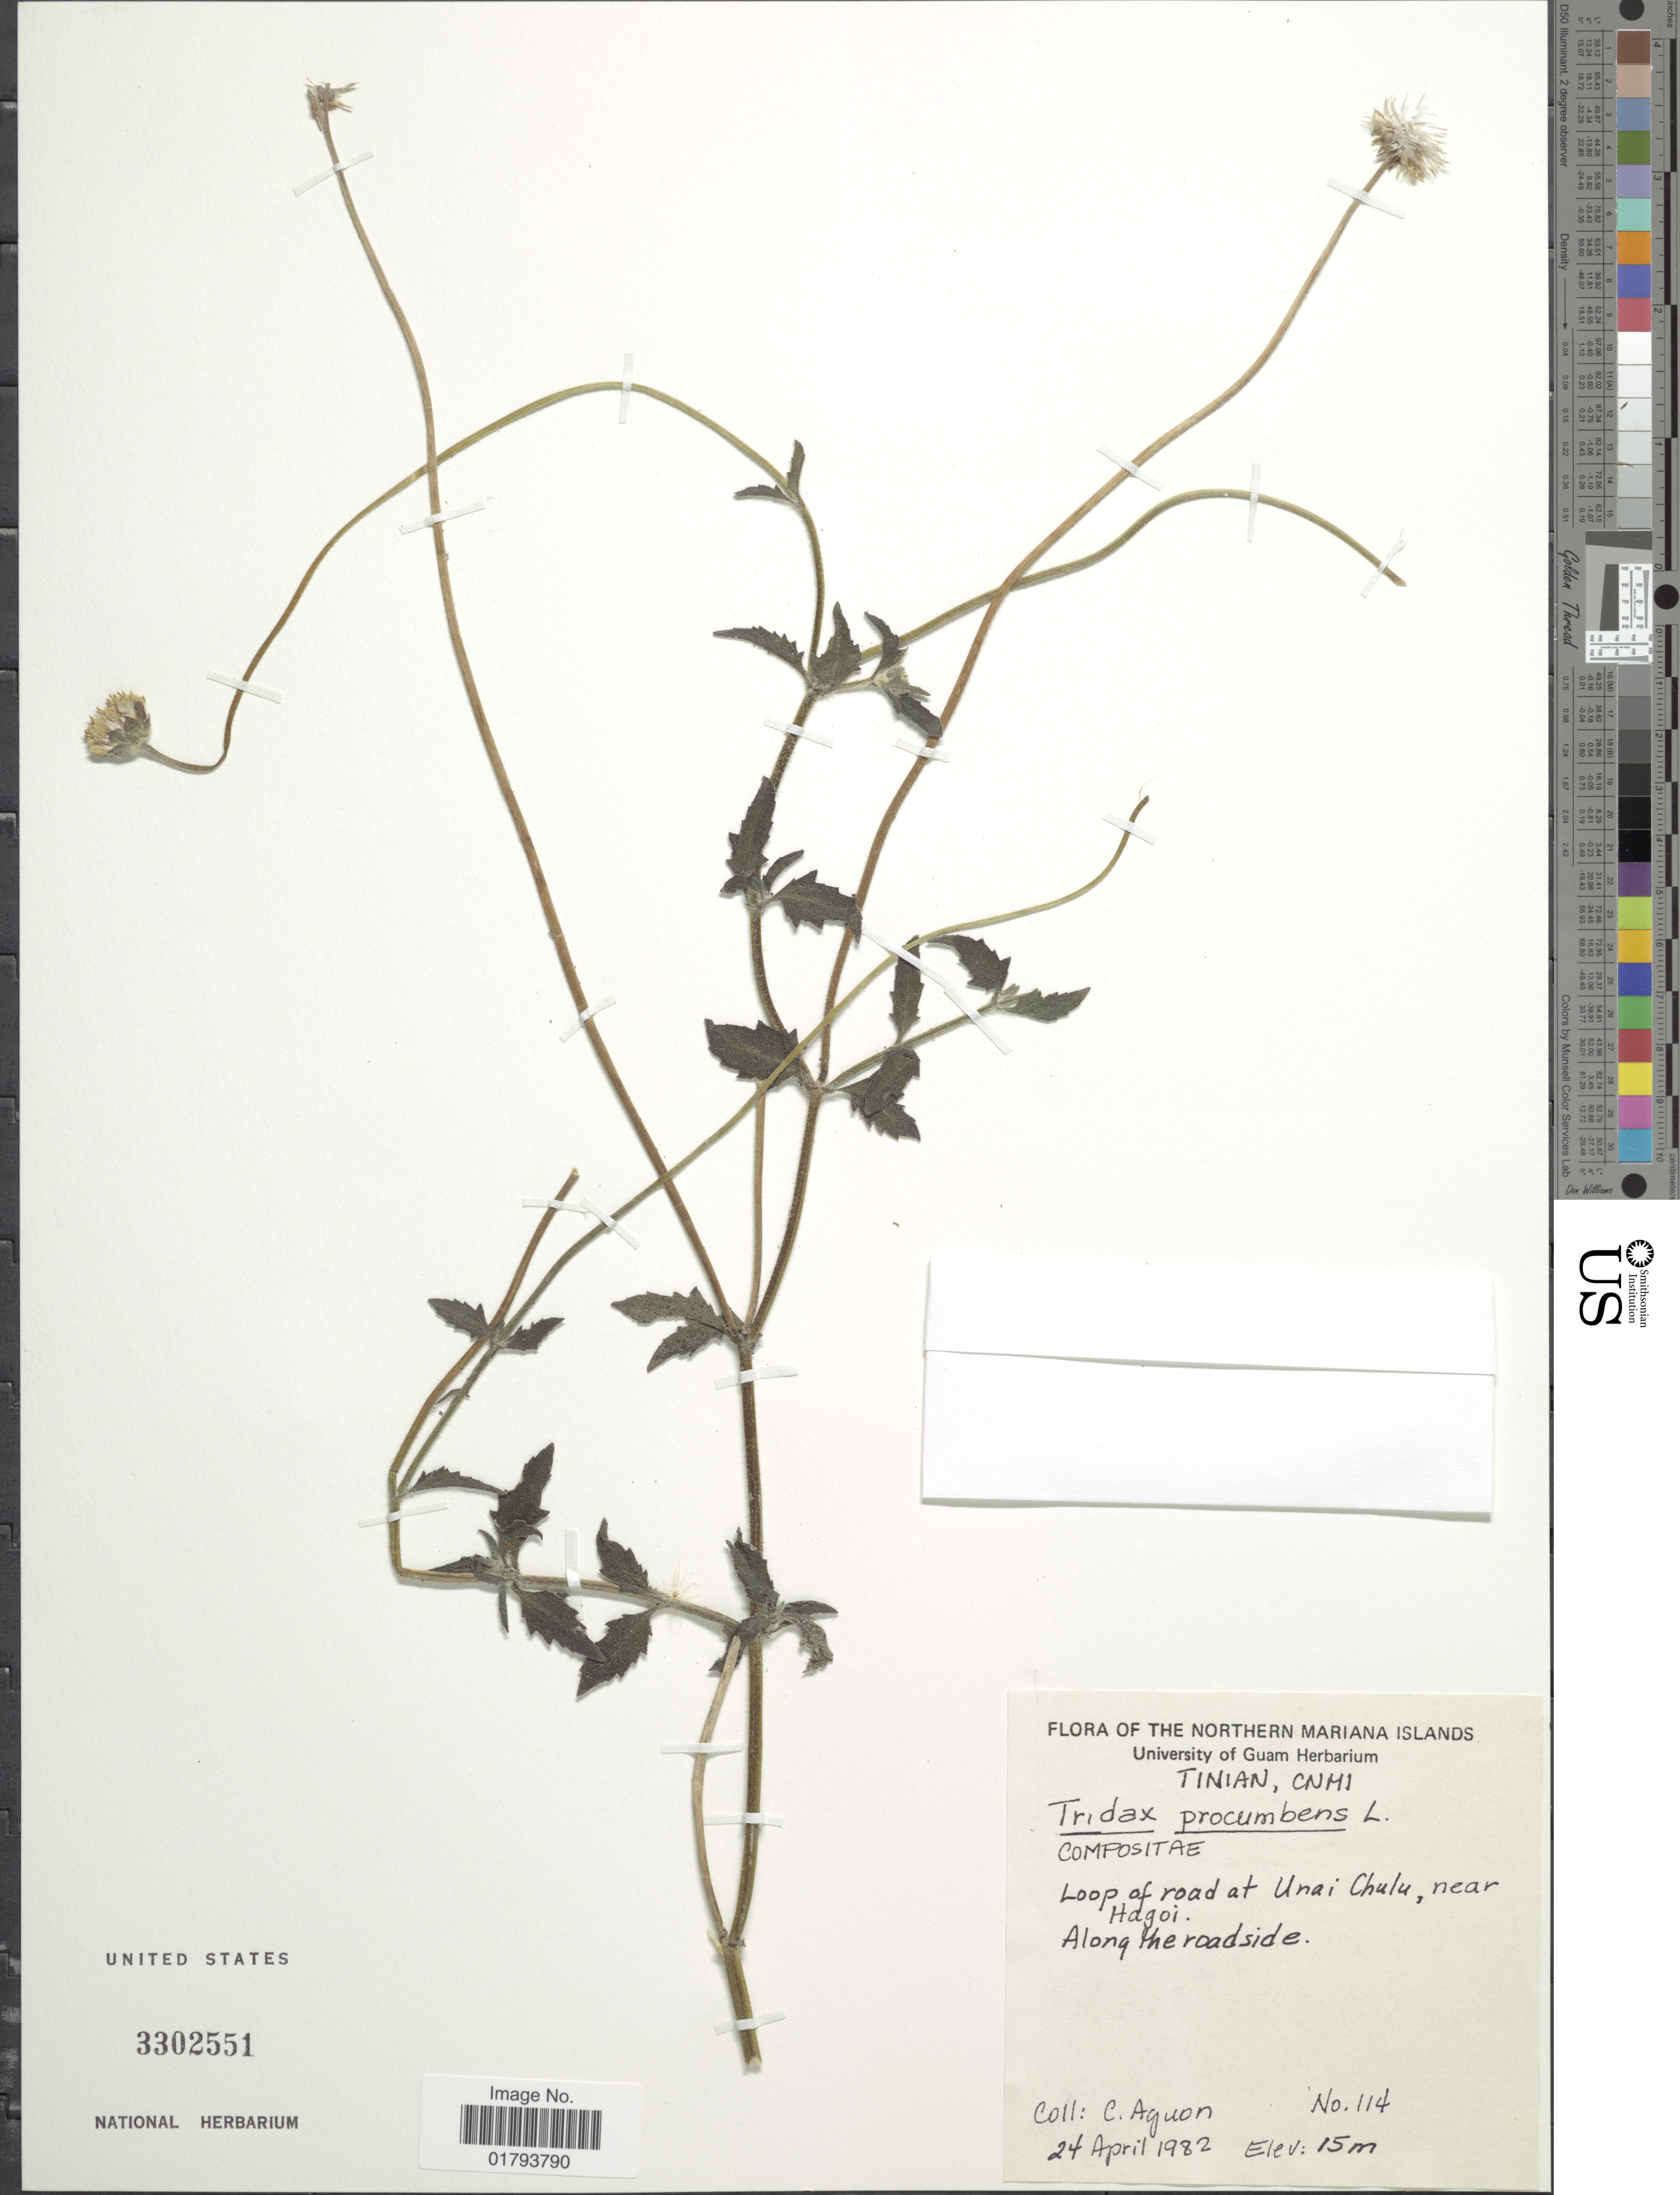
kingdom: Plantae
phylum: Tracheophyta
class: Magnoliopsida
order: Asterales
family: Asteraceae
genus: Tridax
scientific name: Tridax procumbens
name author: L.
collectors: C. Aguon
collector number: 114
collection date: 1982-04-24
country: Northern Mariana Islands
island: Tinian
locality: Tinian, CNMI, Loop of road at Unai Chulu, near Hagoi, Along the roadside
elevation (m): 15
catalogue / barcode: US 3302551